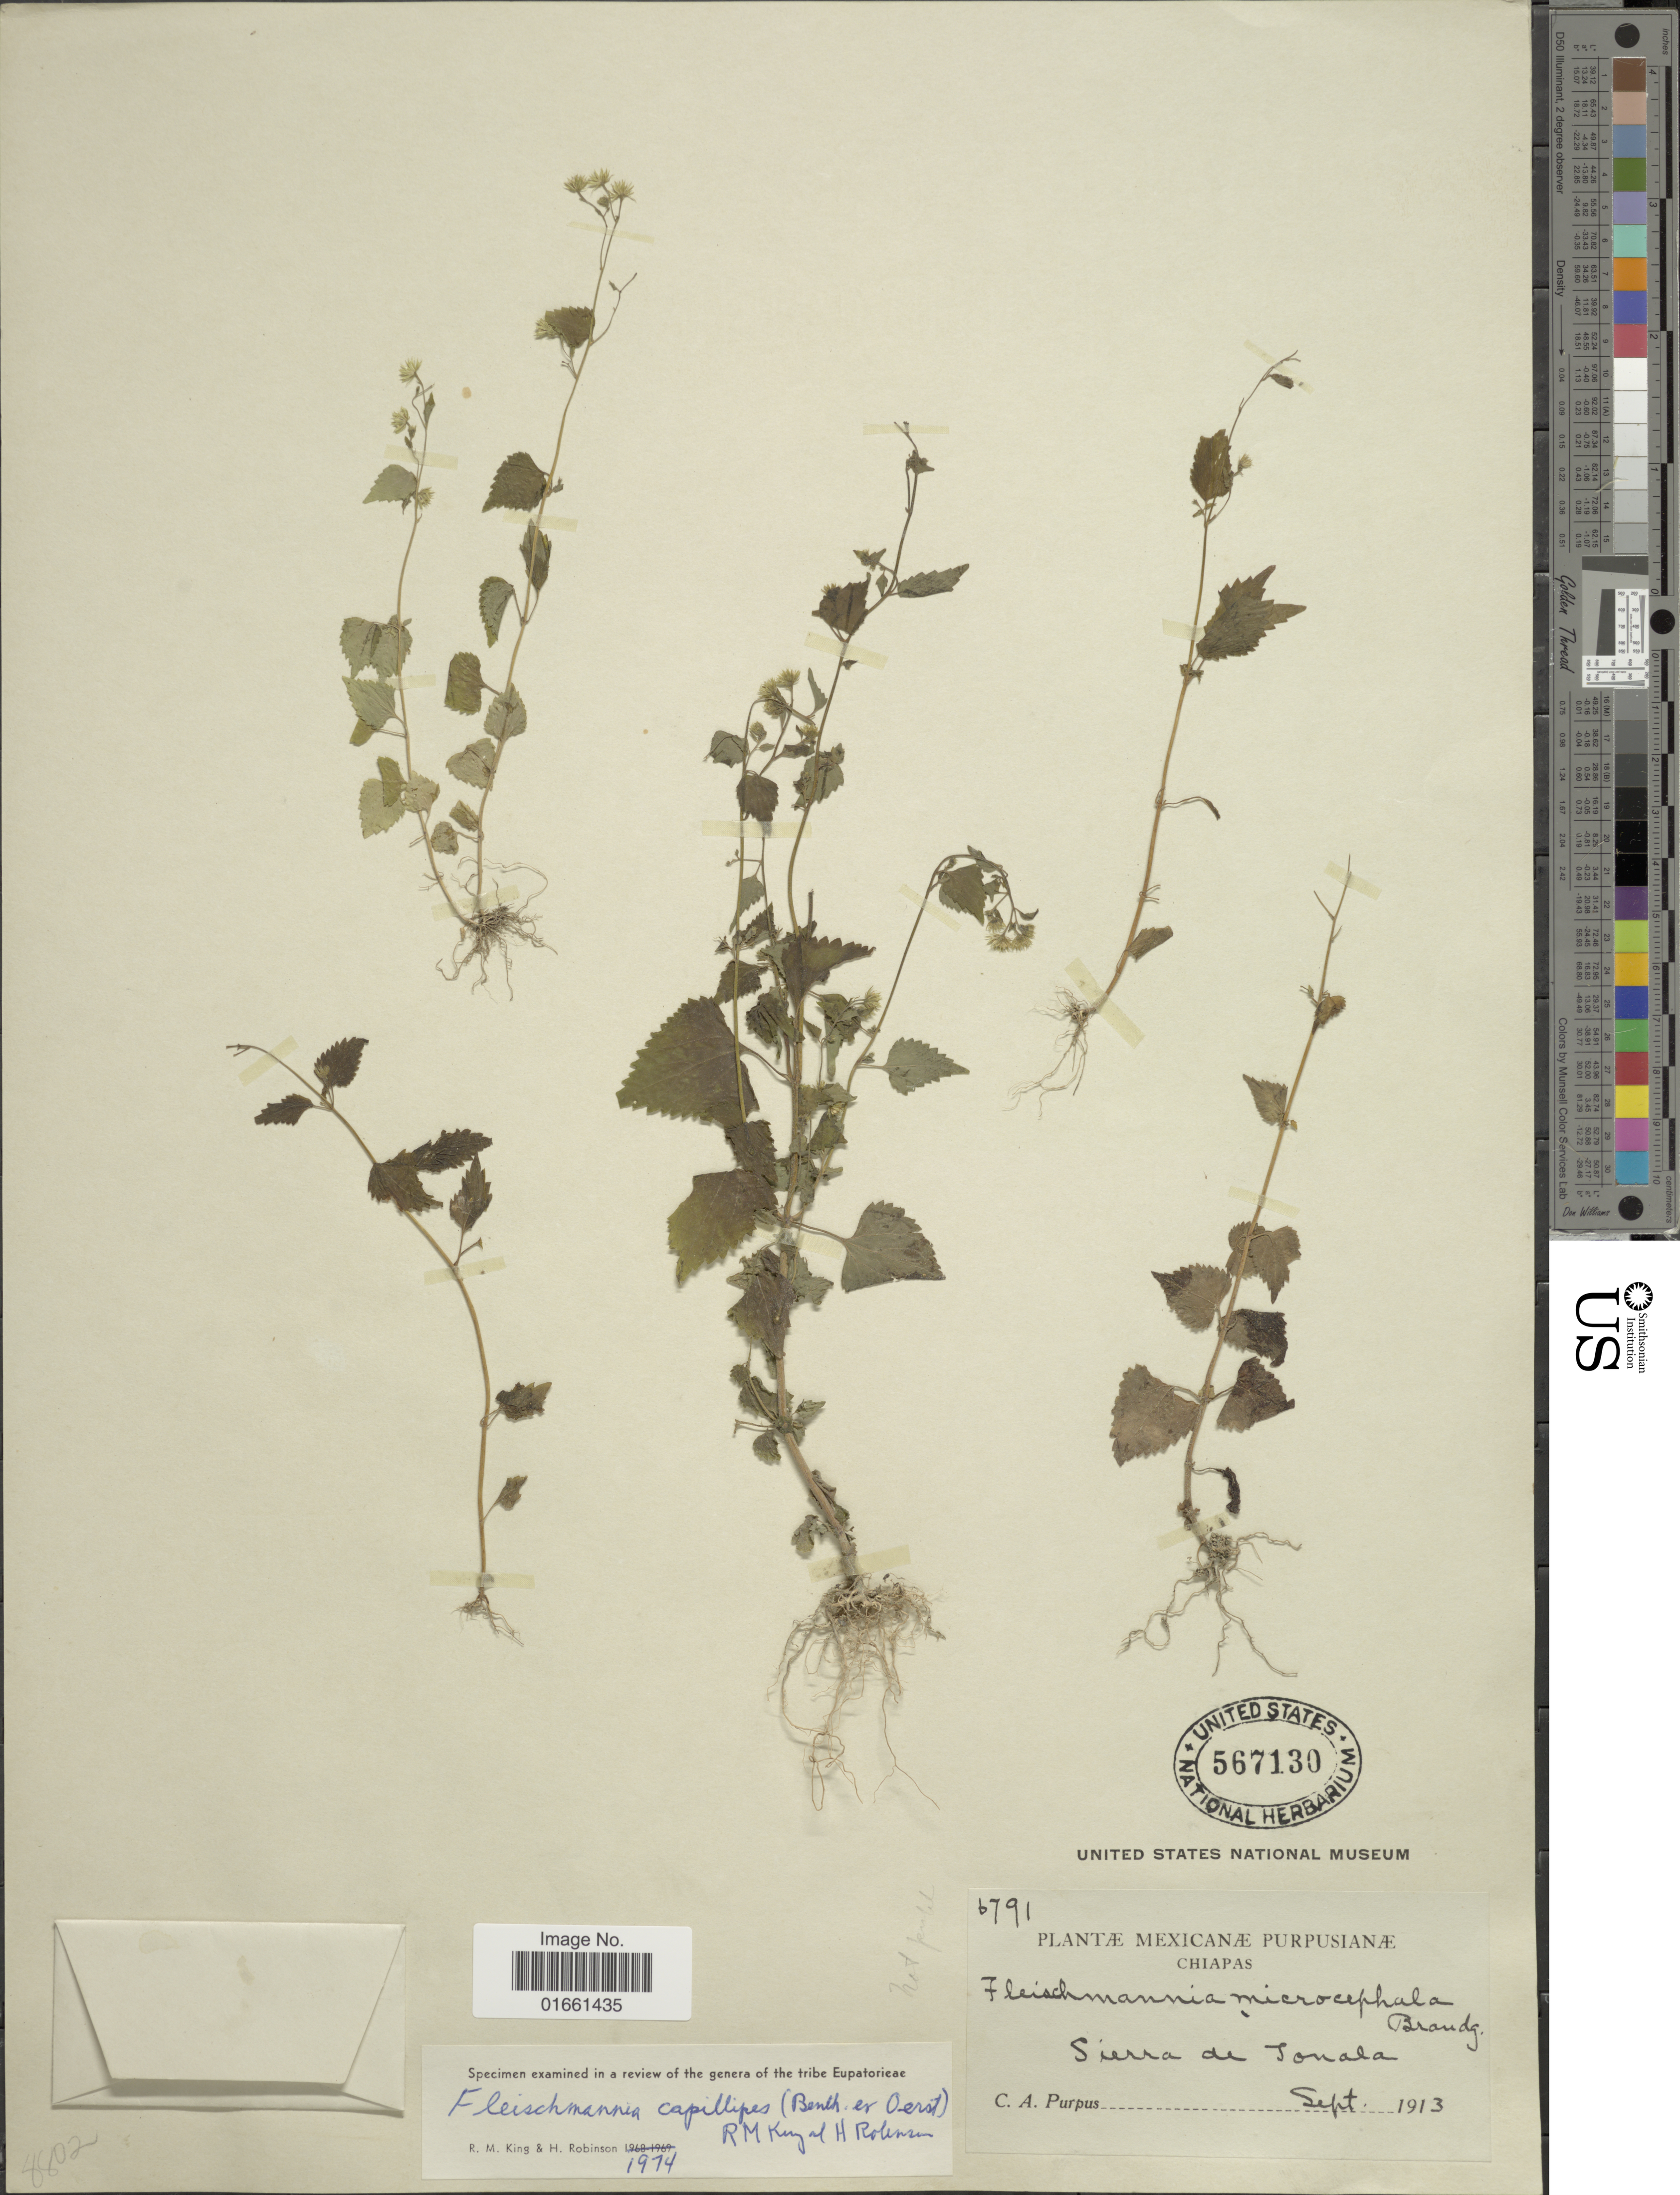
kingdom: Plantae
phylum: Tracheophyta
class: Magnoliopsida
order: Asterales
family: Asteraceae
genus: Fleischmannia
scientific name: Fleischmannia capillipes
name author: (Benth. ex Oerst.) R.M. King & H. Rob.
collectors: C. A. Purpus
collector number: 6791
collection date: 1913-09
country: Mexico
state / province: Chiapas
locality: Sierra de Tonalá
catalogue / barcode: US 567130